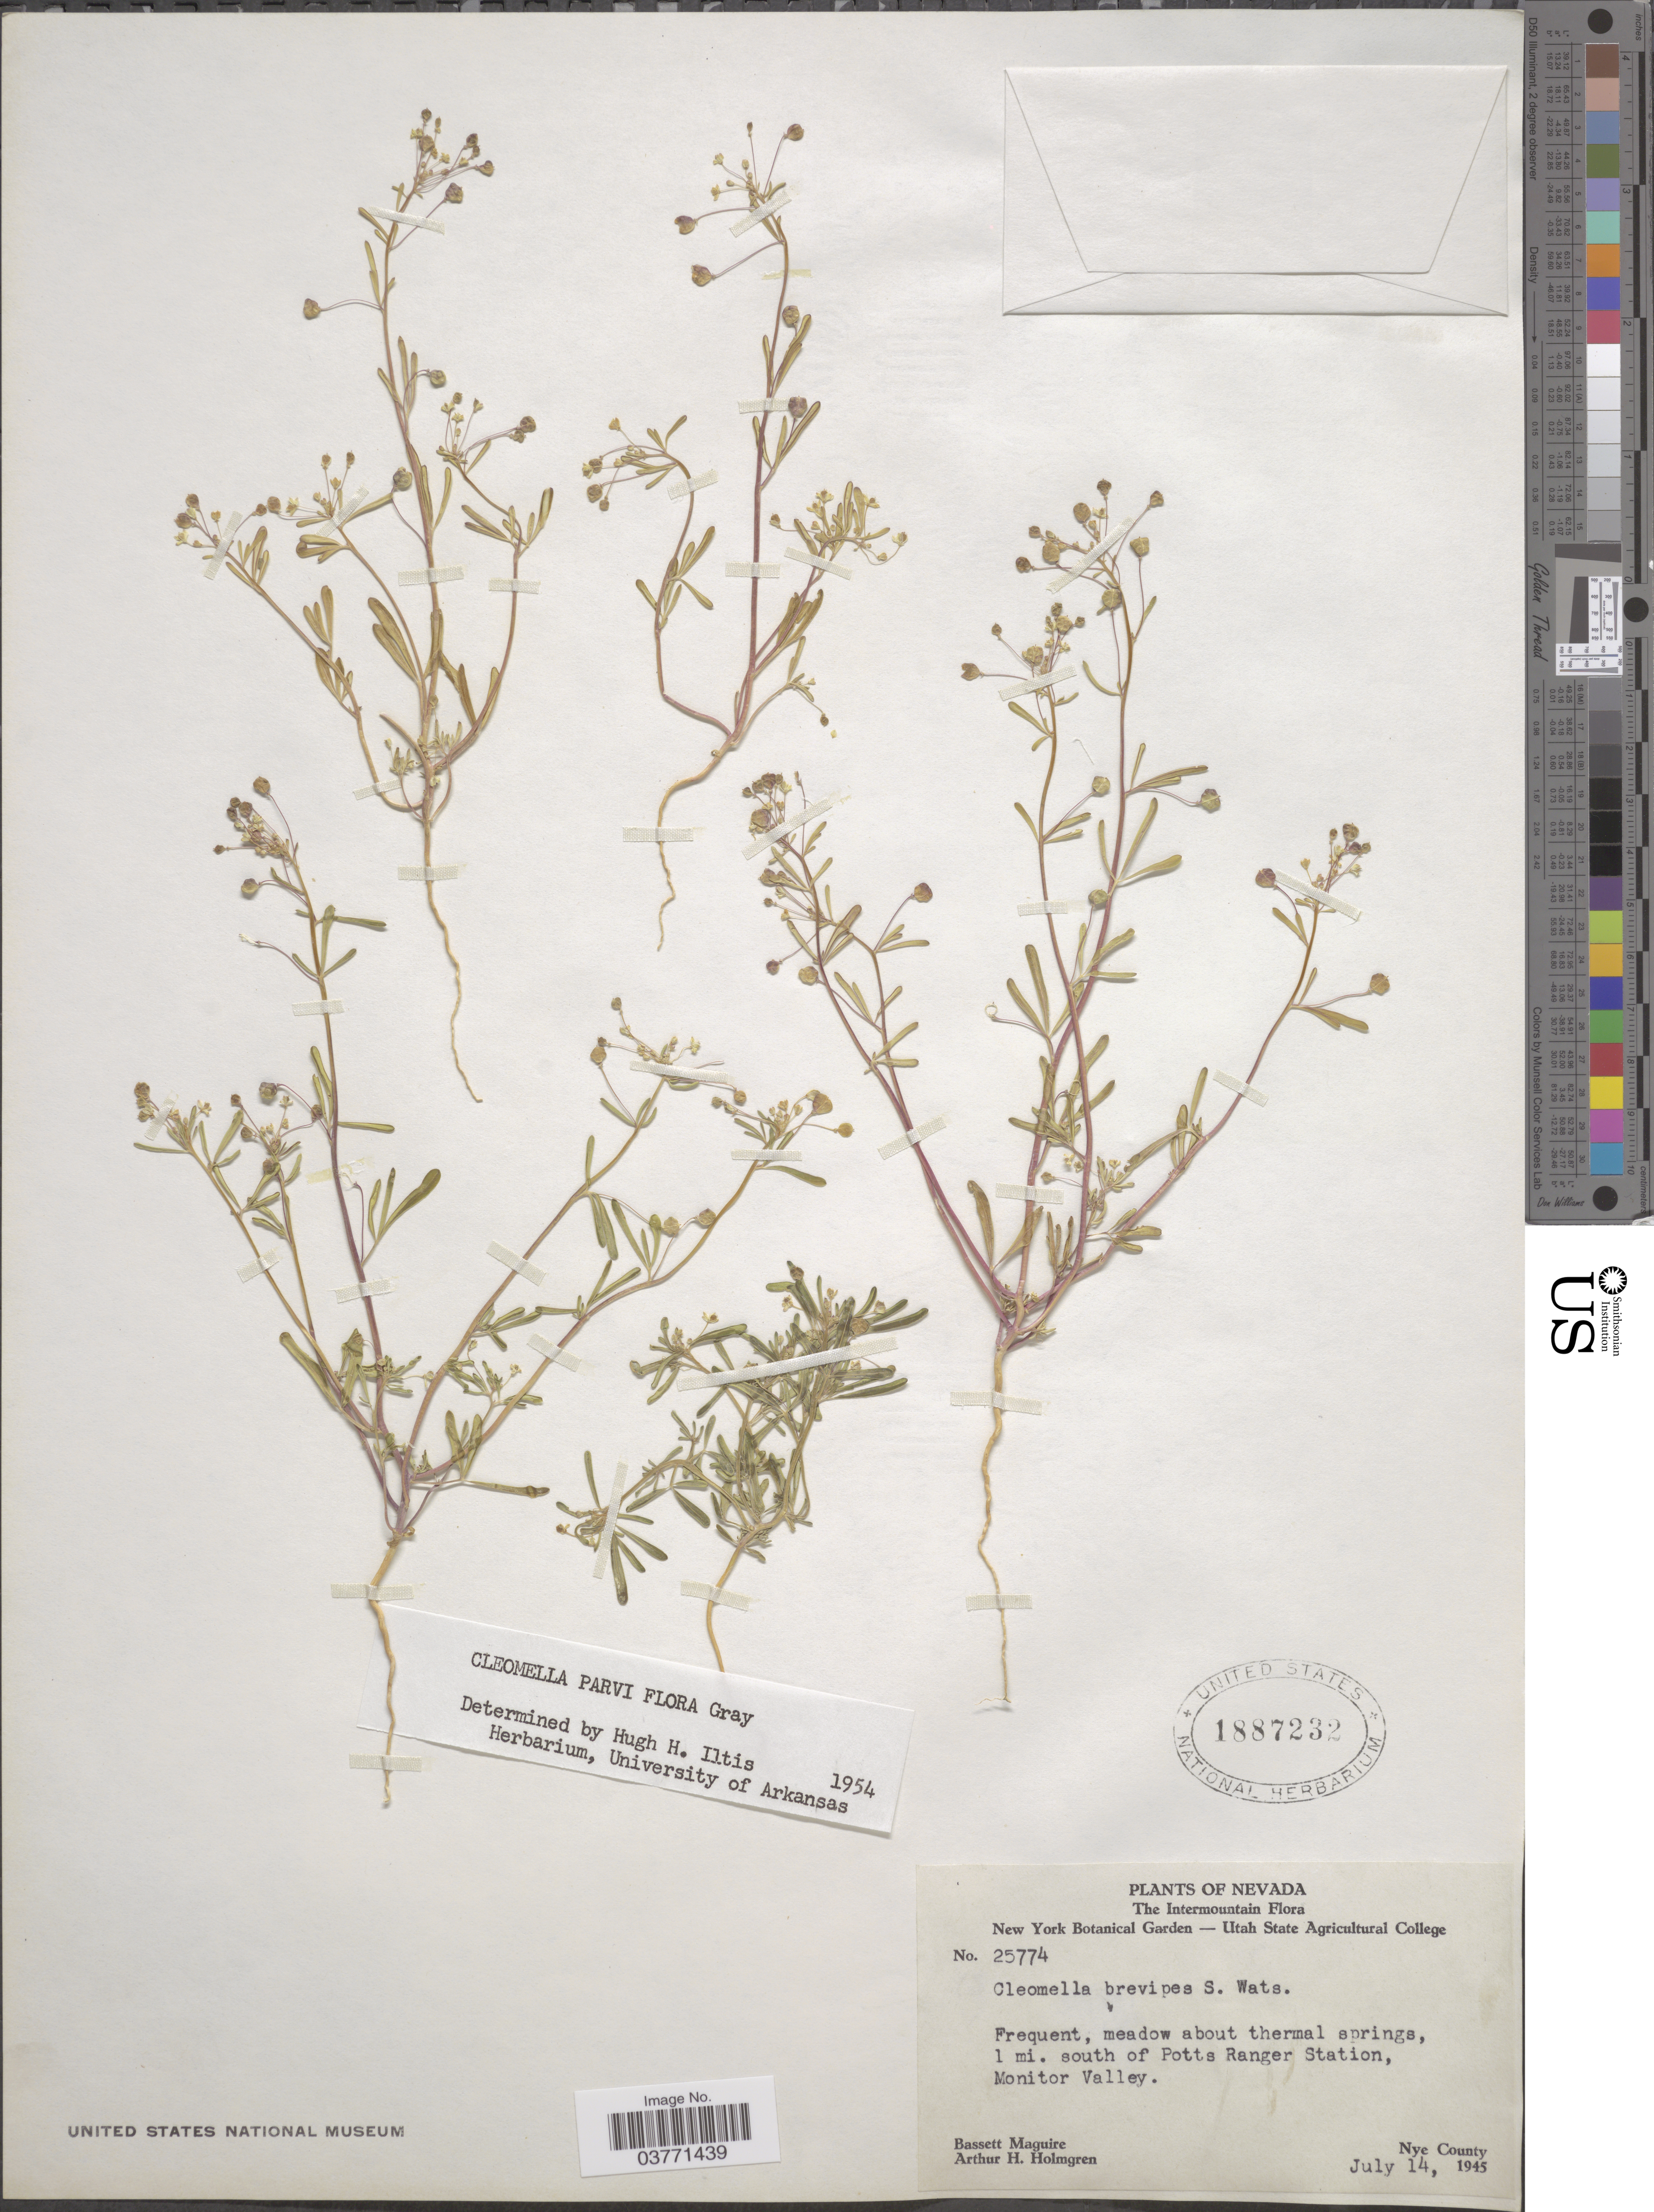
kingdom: Plantae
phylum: Tracheophyta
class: Magnoliopsida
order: Brassicales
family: Cleomaceae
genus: Cleomella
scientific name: Cleomella parviflora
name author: A. Gray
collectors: B. Maguire & A. H. Holmgren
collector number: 25774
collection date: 1945-07-14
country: United States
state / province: Nevada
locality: The Intermountain. 1 mi. south of Potts Ranger Station, Monitor Valley. Nye County.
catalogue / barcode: US 1887232